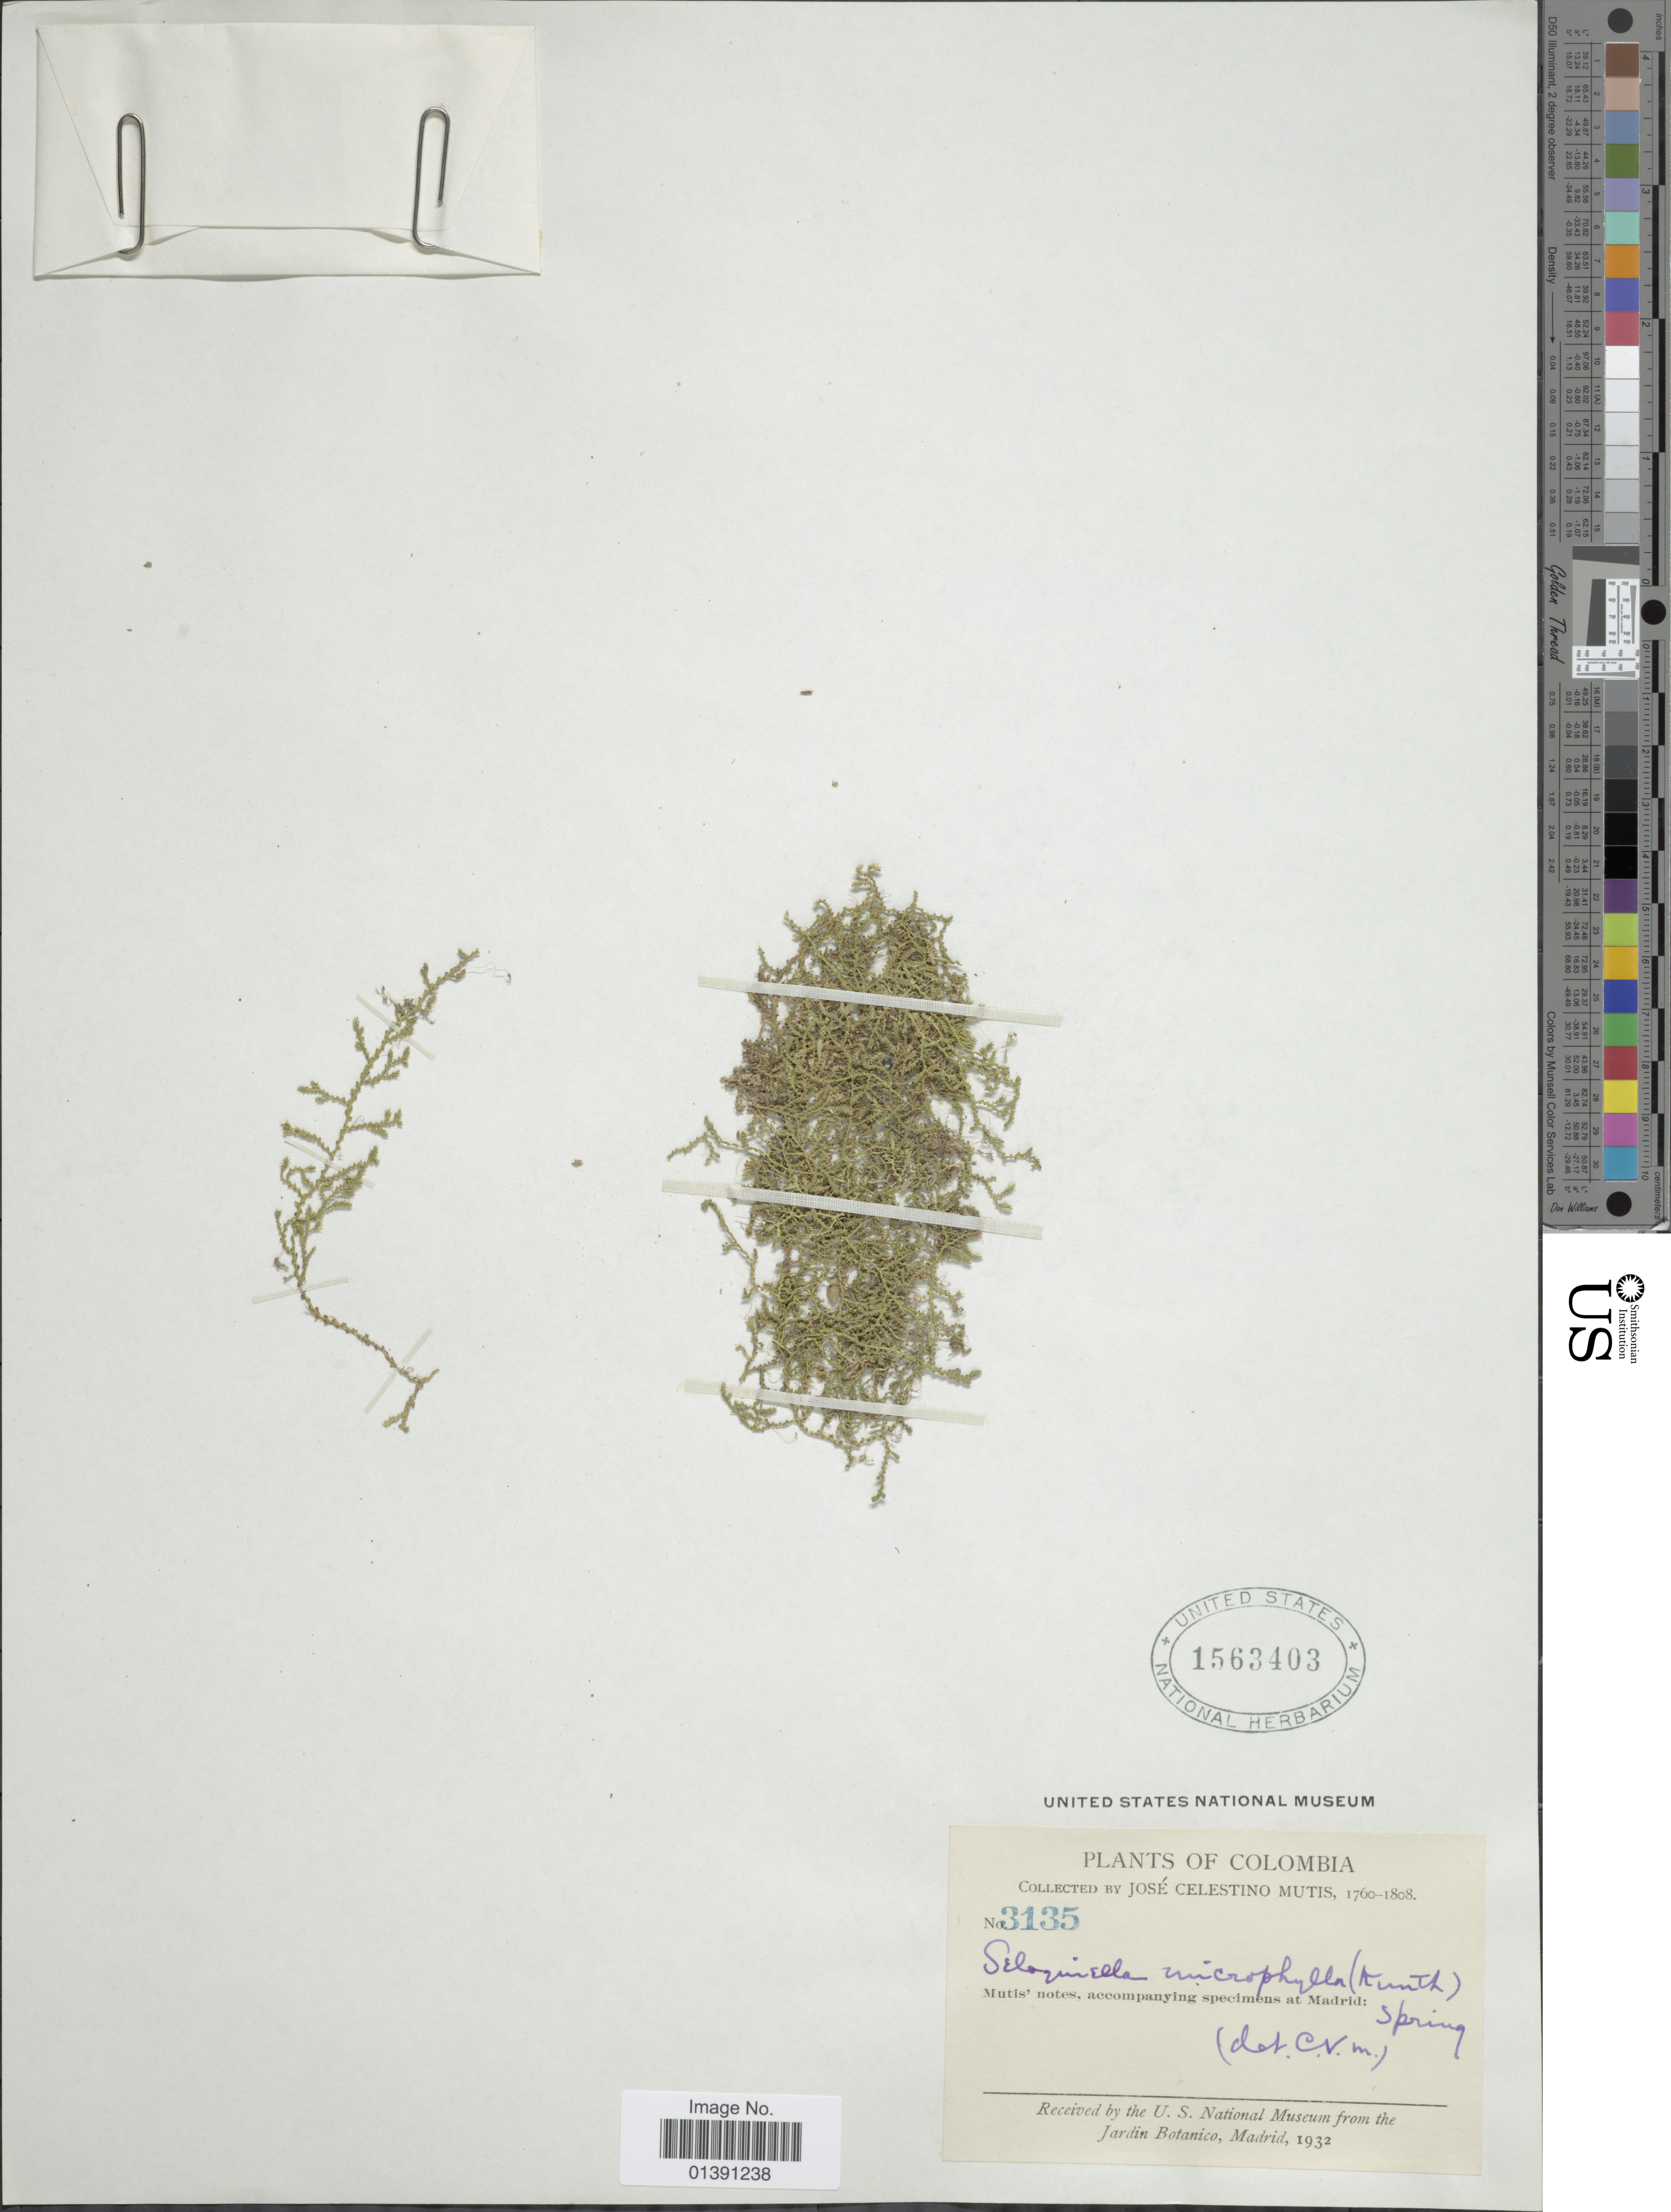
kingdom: Plantae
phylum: Tracheophyta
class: Lycopodiopsida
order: Selaginellales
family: Selaginellaceae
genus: Selaginella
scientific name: Selaginella microphylla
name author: (Kunth) Spring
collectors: J. C. B. Mutis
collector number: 3135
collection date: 1760/1808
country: Colombia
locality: Mutis' notes accompanying specimens at Madrid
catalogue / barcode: US 1563403